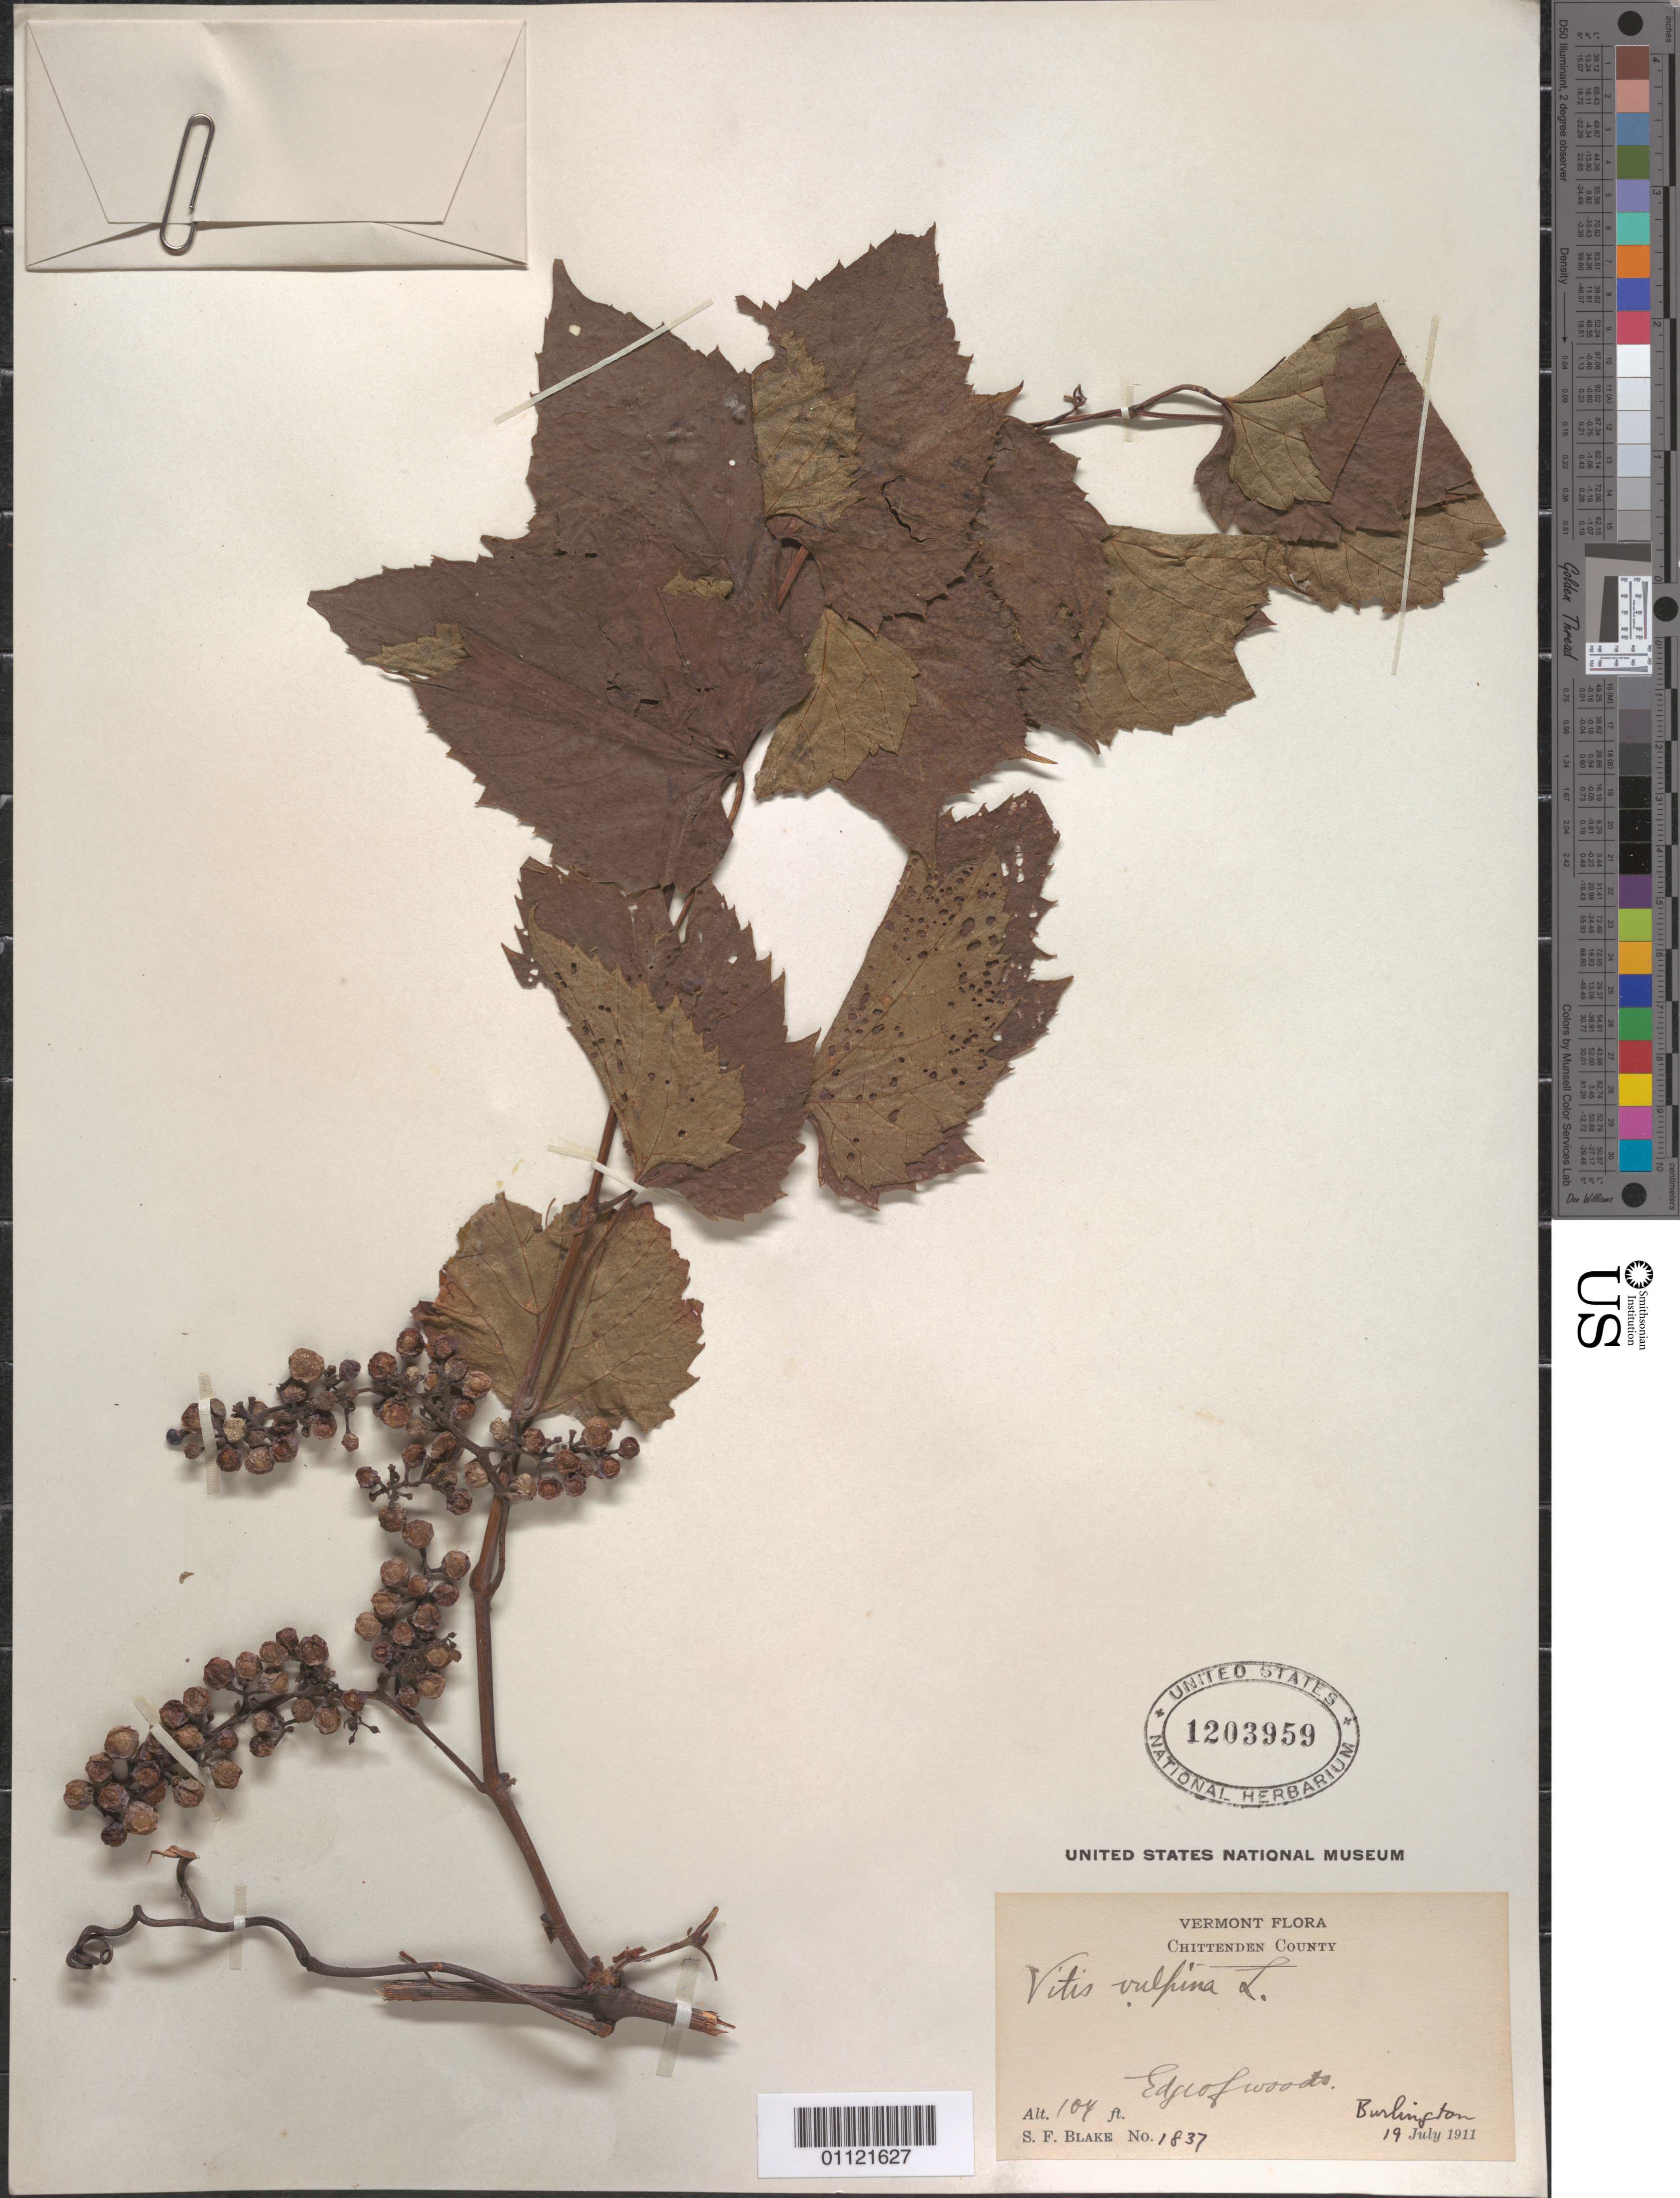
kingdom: Plantae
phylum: Tracheophyta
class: Magnoliopsida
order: Vitales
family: Vitaceae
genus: Vitis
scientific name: Vitis vulpina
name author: L.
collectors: S. Blake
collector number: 1837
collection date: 1911-07-19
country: United States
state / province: Vermont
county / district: Chittenden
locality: Burlington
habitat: Edge of woods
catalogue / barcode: US 1203959